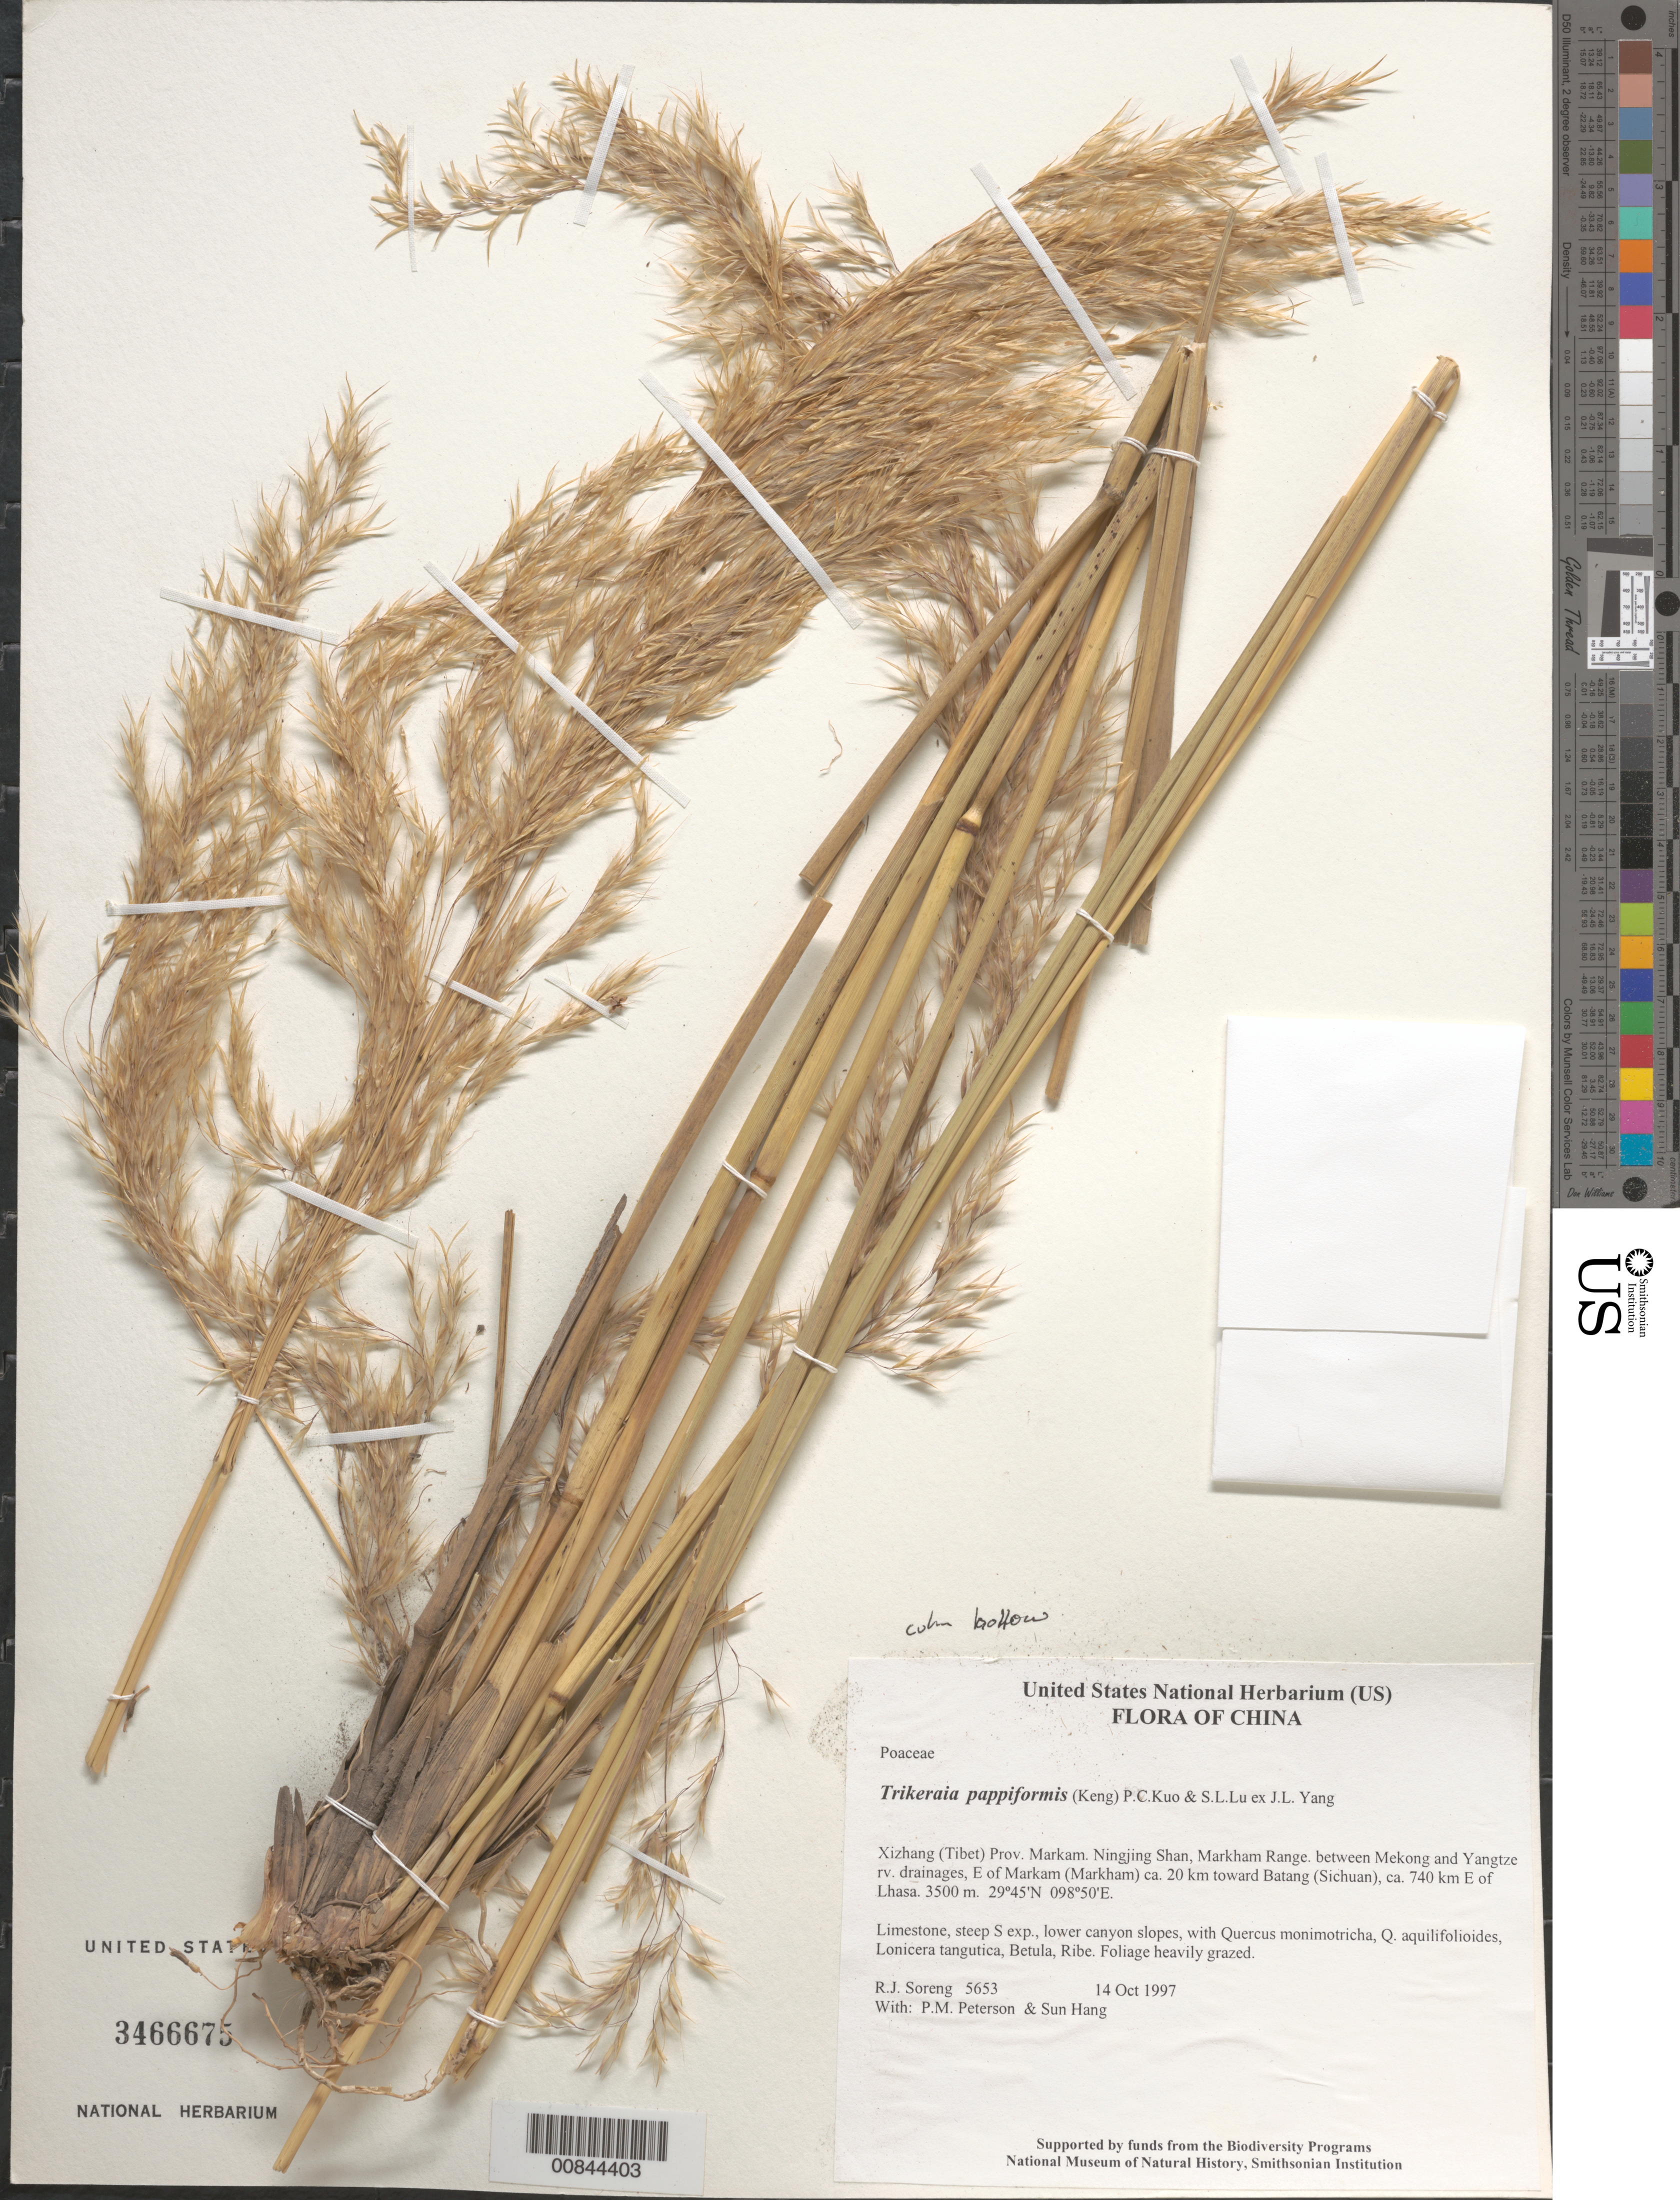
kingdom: Plantae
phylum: Tracheophyta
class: Liliopsida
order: Poales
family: Poaceae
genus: Trikeraia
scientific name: Trikeraia pappiformis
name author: (Keng) P.C. Kuo & S.L. Lu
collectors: R. J. Soreng, P. M. Peterson & Sun Hang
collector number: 5653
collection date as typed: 14 Oct 1997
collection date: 1997-10-14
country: China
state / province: Xizang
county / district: Markam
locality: Ningjing Shan, Markham Range. between Mekong and Yangtze rv. drainages, E of Markam (Markham) ca. 20 km toward Batang (Sichuan), ca. 740 km E of Lhasa.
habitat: Limestone, steep S exp., lower canyon slopes, with Quercus monimotricha, Q. aquilifolioides, Lonicera tangutica, Betula, Ribe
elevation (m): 3500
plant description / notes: KUN, PE, US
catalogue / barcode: US 3466675